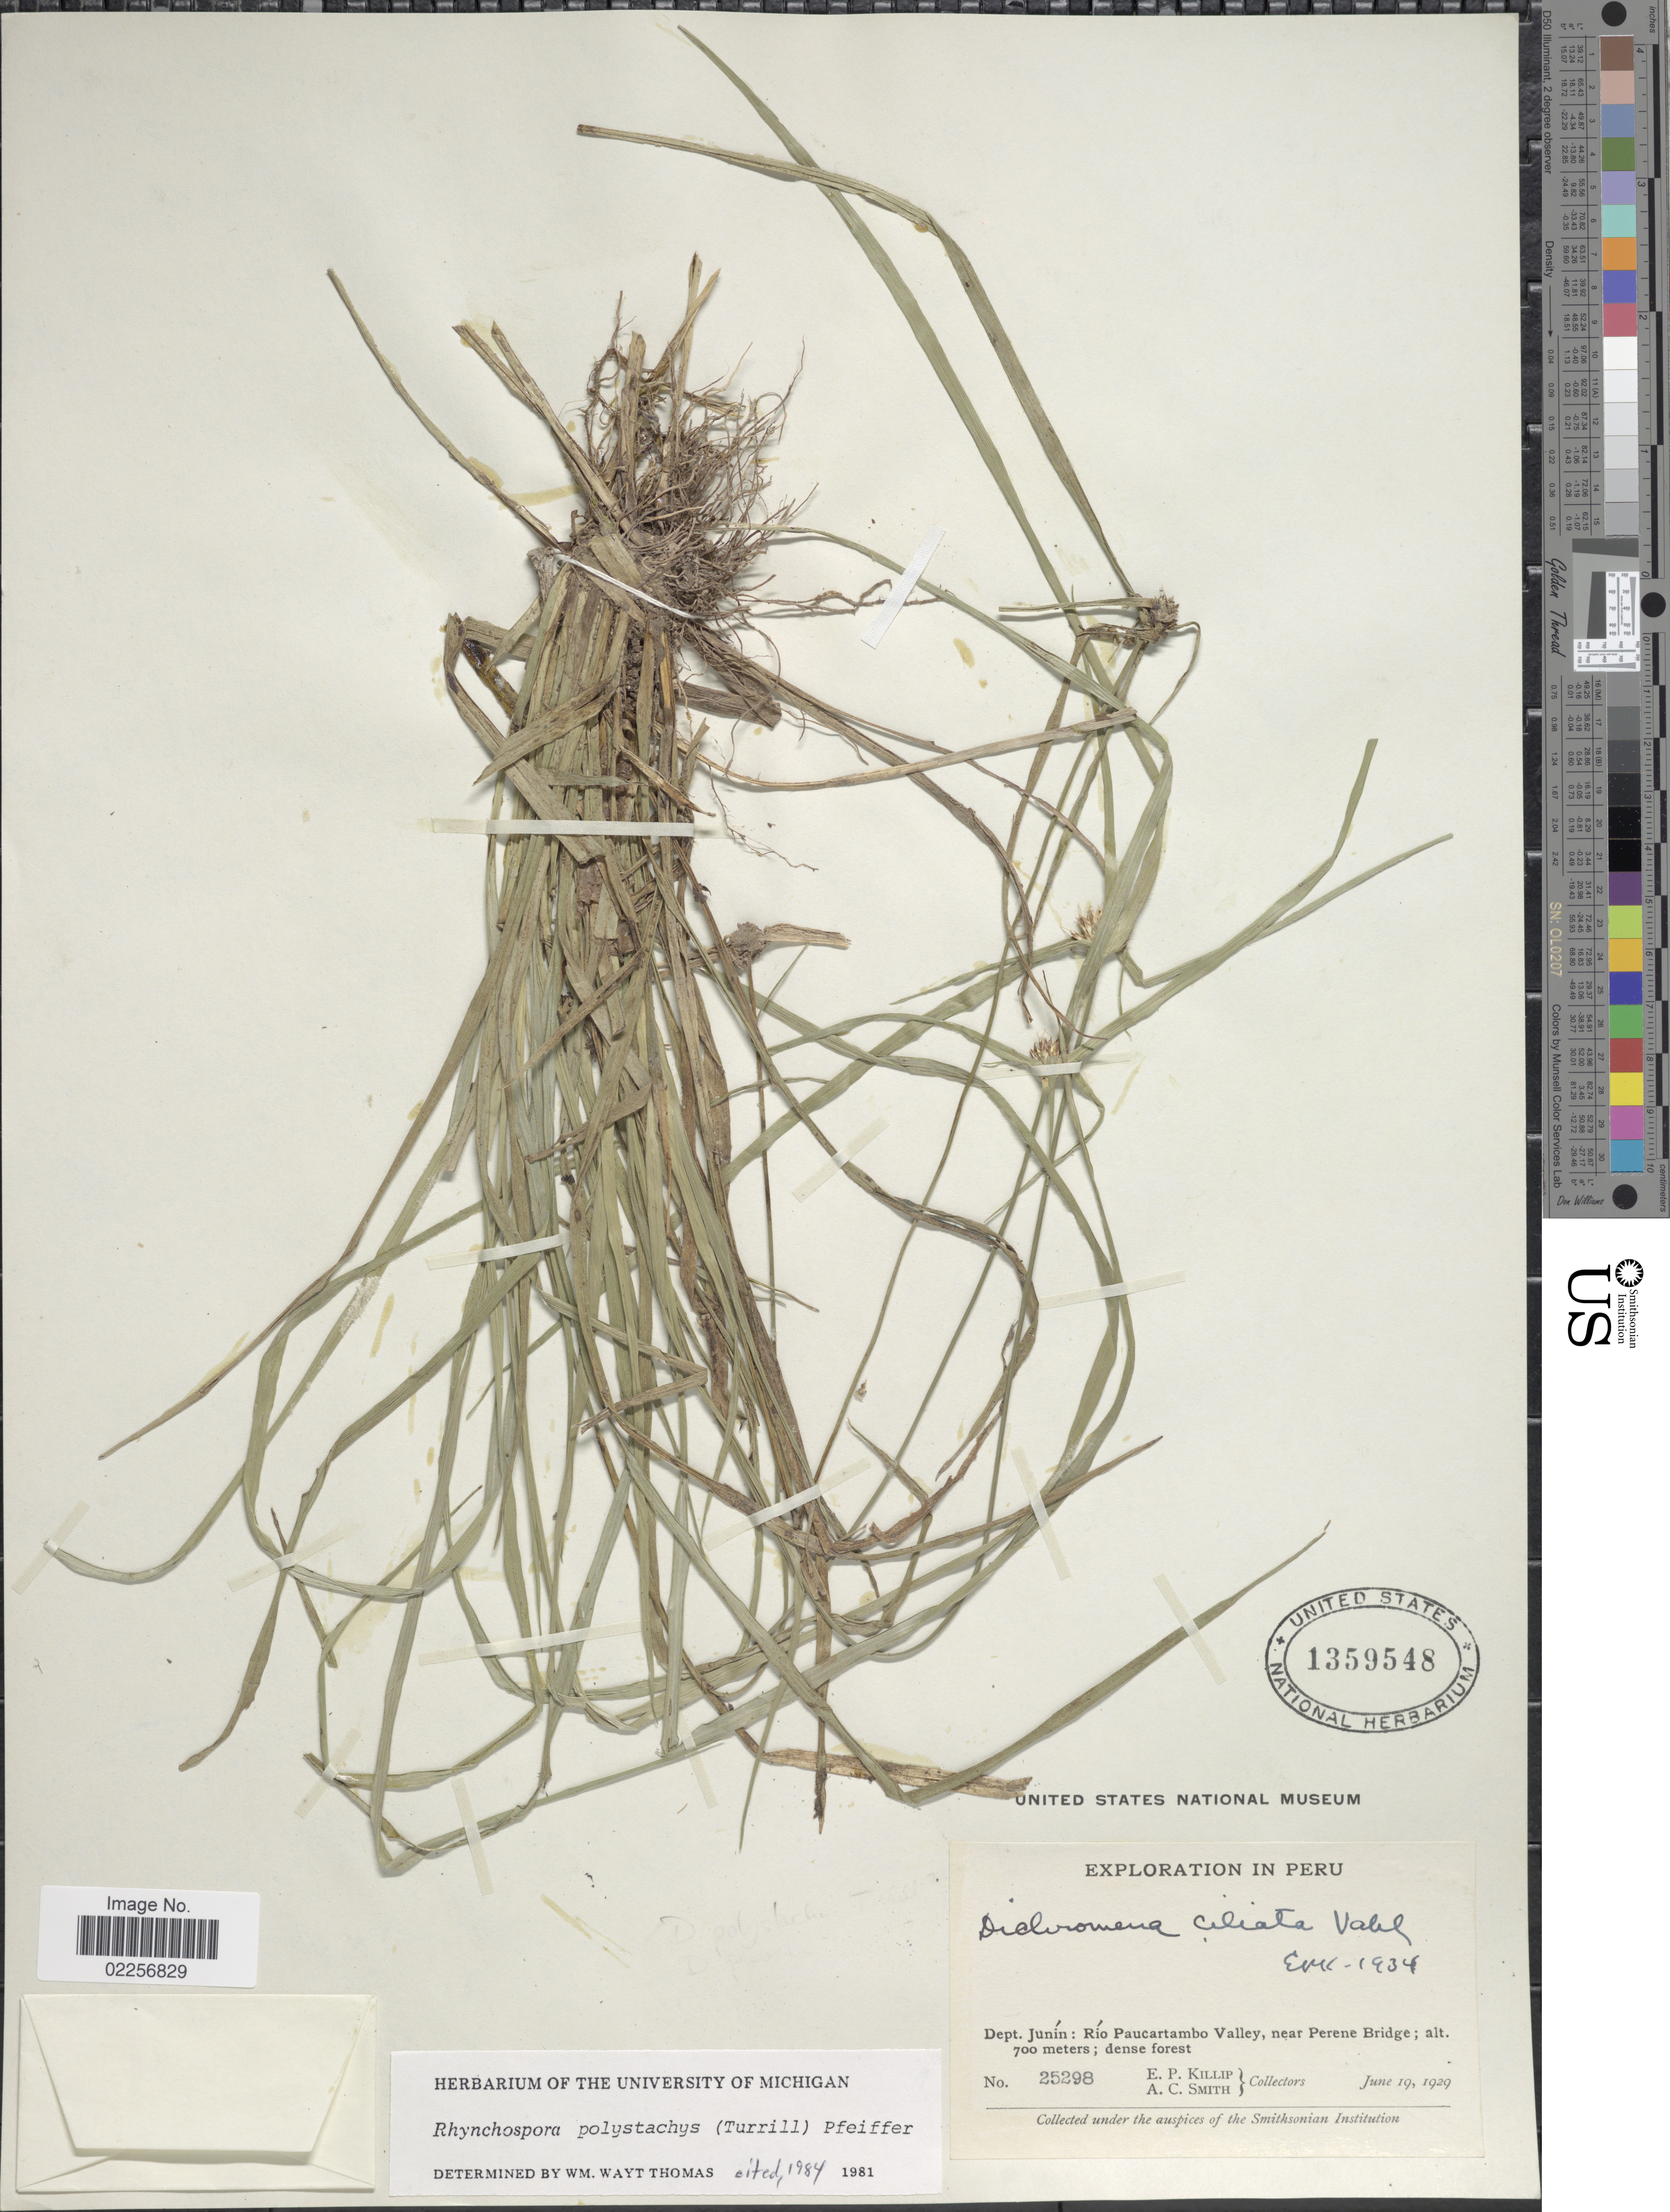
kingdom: Plantae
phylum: Tracheophyta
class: Liliopsida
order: Poales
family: Cyperaceae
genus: Rhynchospora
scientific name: Rhynchospora polystachys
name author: (Turrill) H. Pfeiff.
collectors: E. P. Killip & A. C. Smith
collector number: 25298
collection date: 1929-06-19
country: Peru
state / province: Junín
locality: Rio Paucartambo Valley, near Perene Bridge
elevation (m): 700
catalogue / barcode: US 1359548